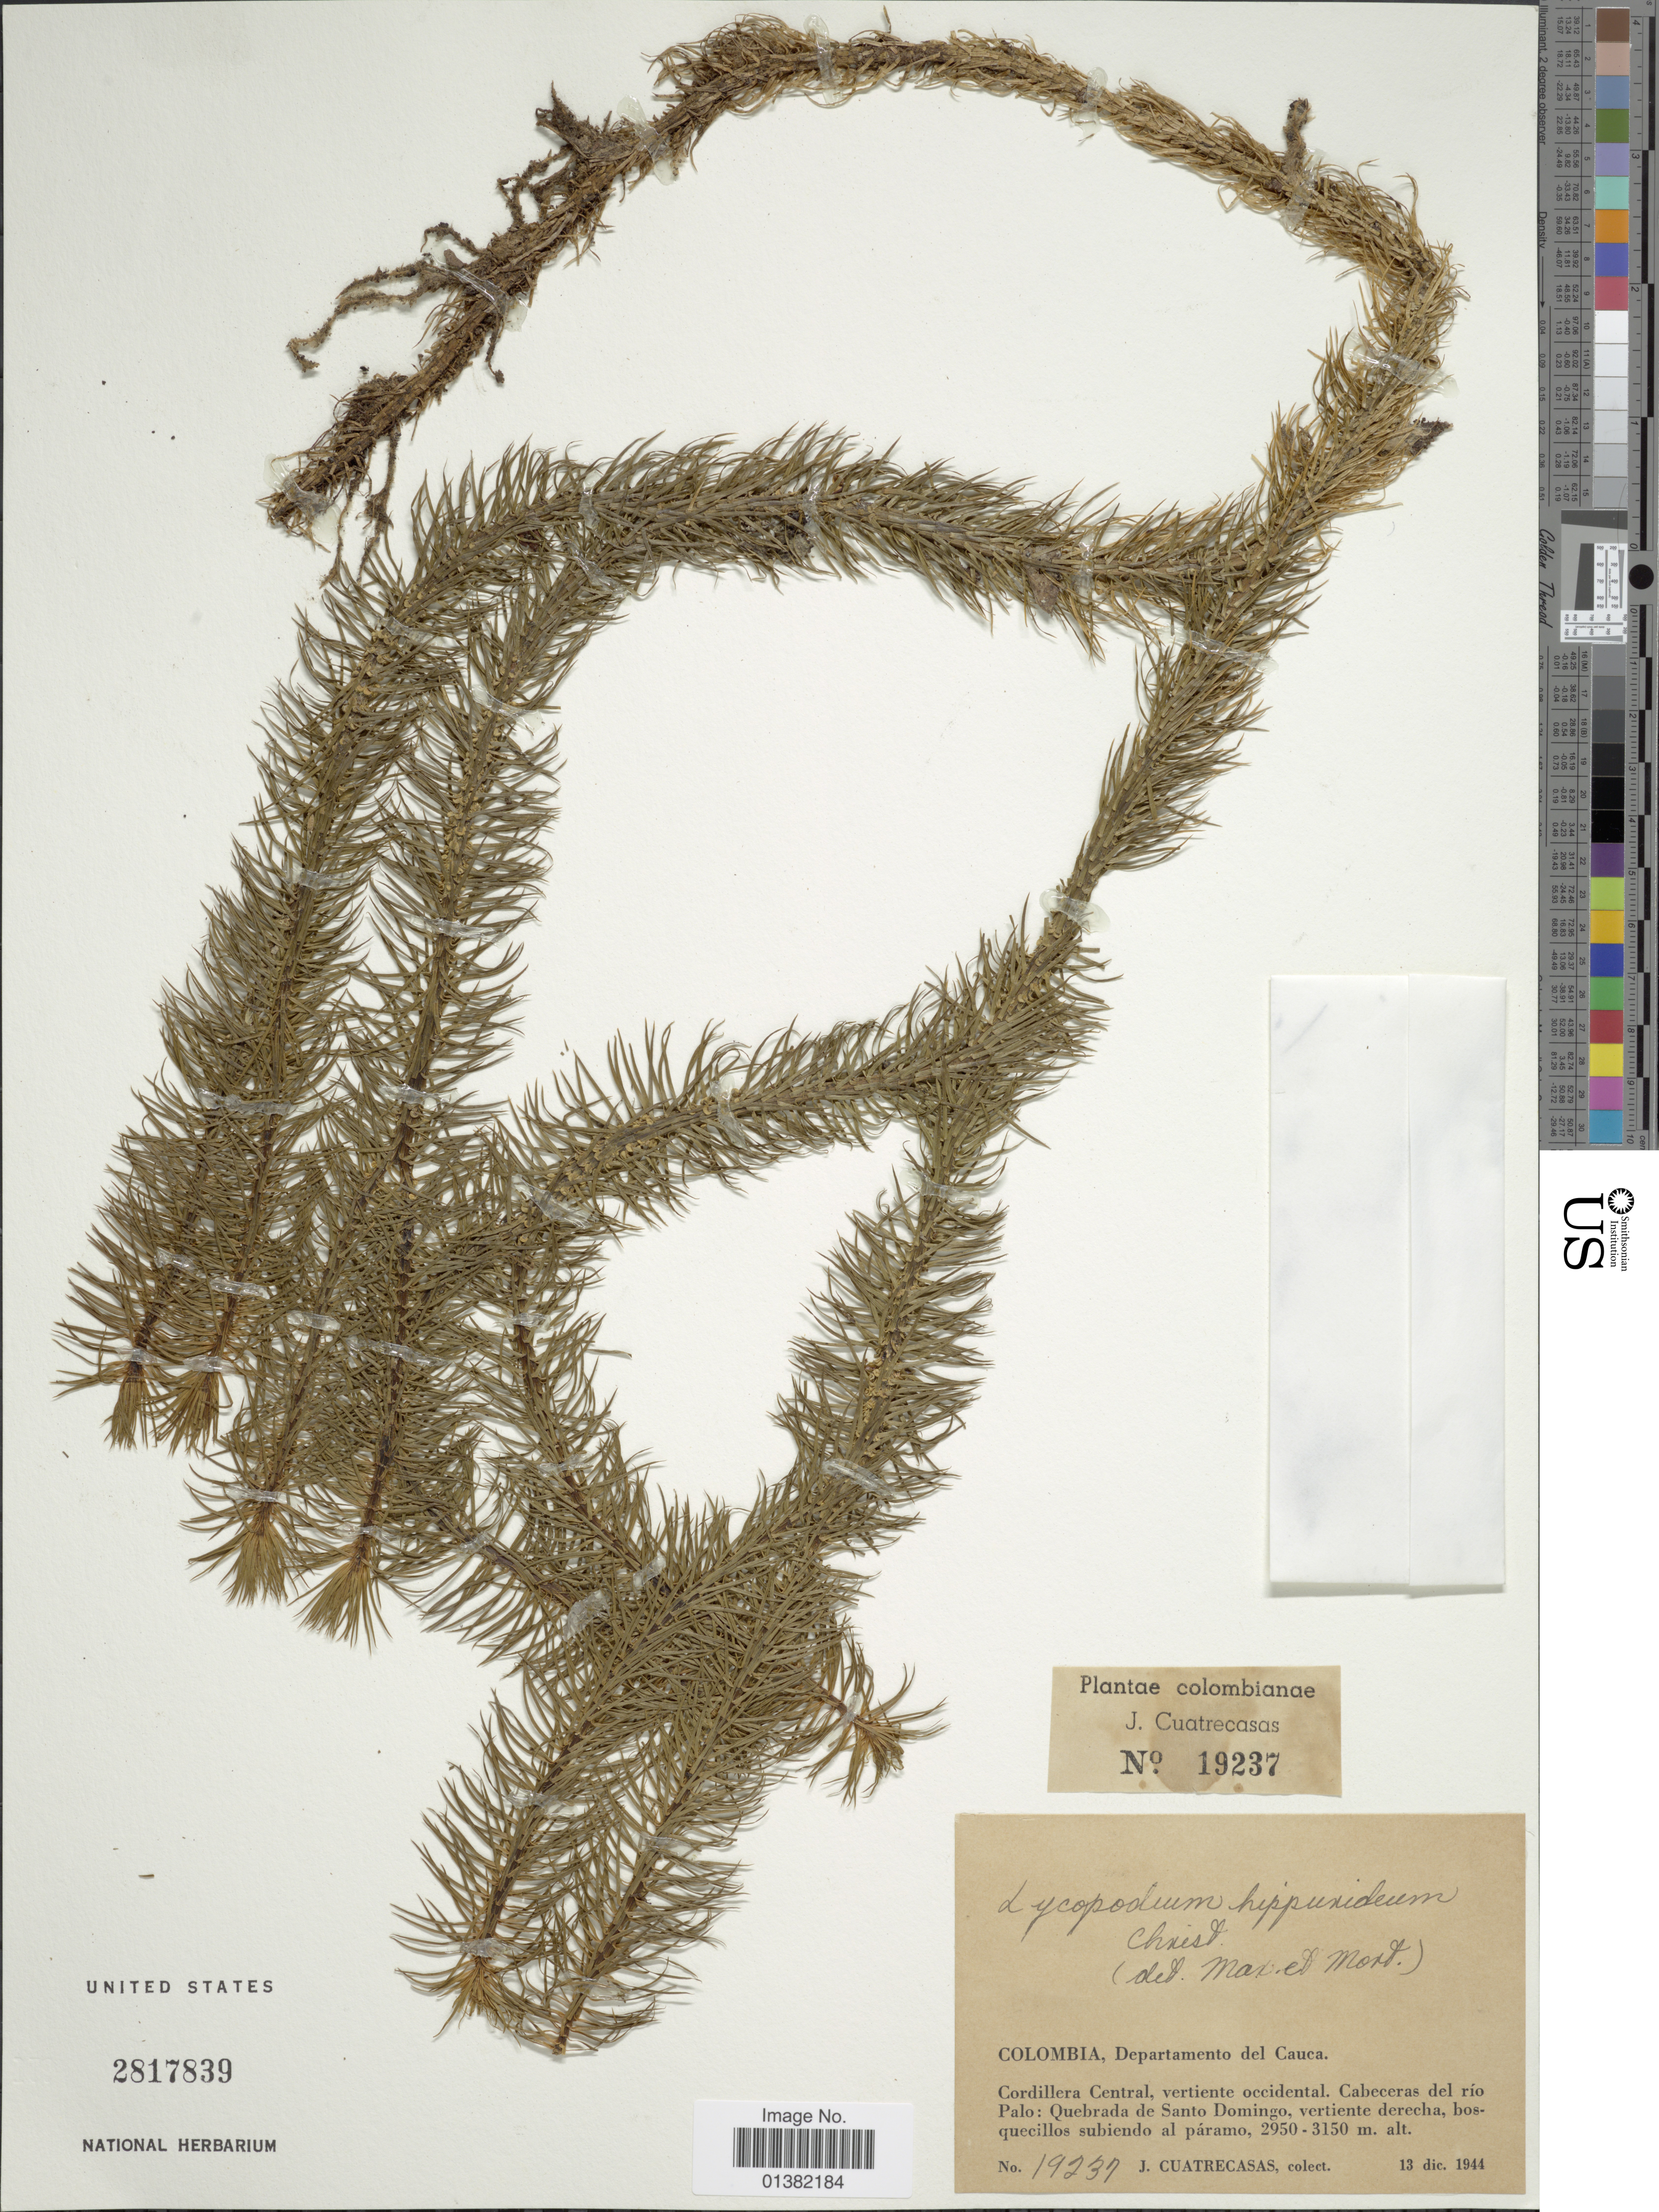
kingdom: Plantae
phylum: Tracheophyta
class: Lycopodiopsida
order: Lycopodiales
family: Lycopodiaceae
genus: Phlegmariurus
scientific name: Phlegmariurus hippurideus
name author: (Christ) B. Øllg.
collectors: J. Cuatrecasas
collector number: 19237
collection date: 1944-12-13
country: Colombia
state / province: Cauca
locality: Cordillera Central, vertiente occidental. Cabeceras del río Palo: Quebrada de Santo Domingo, vertiente derecha, bosquecillos subiendo el páramo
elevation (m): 2950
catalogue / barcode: US 2817839